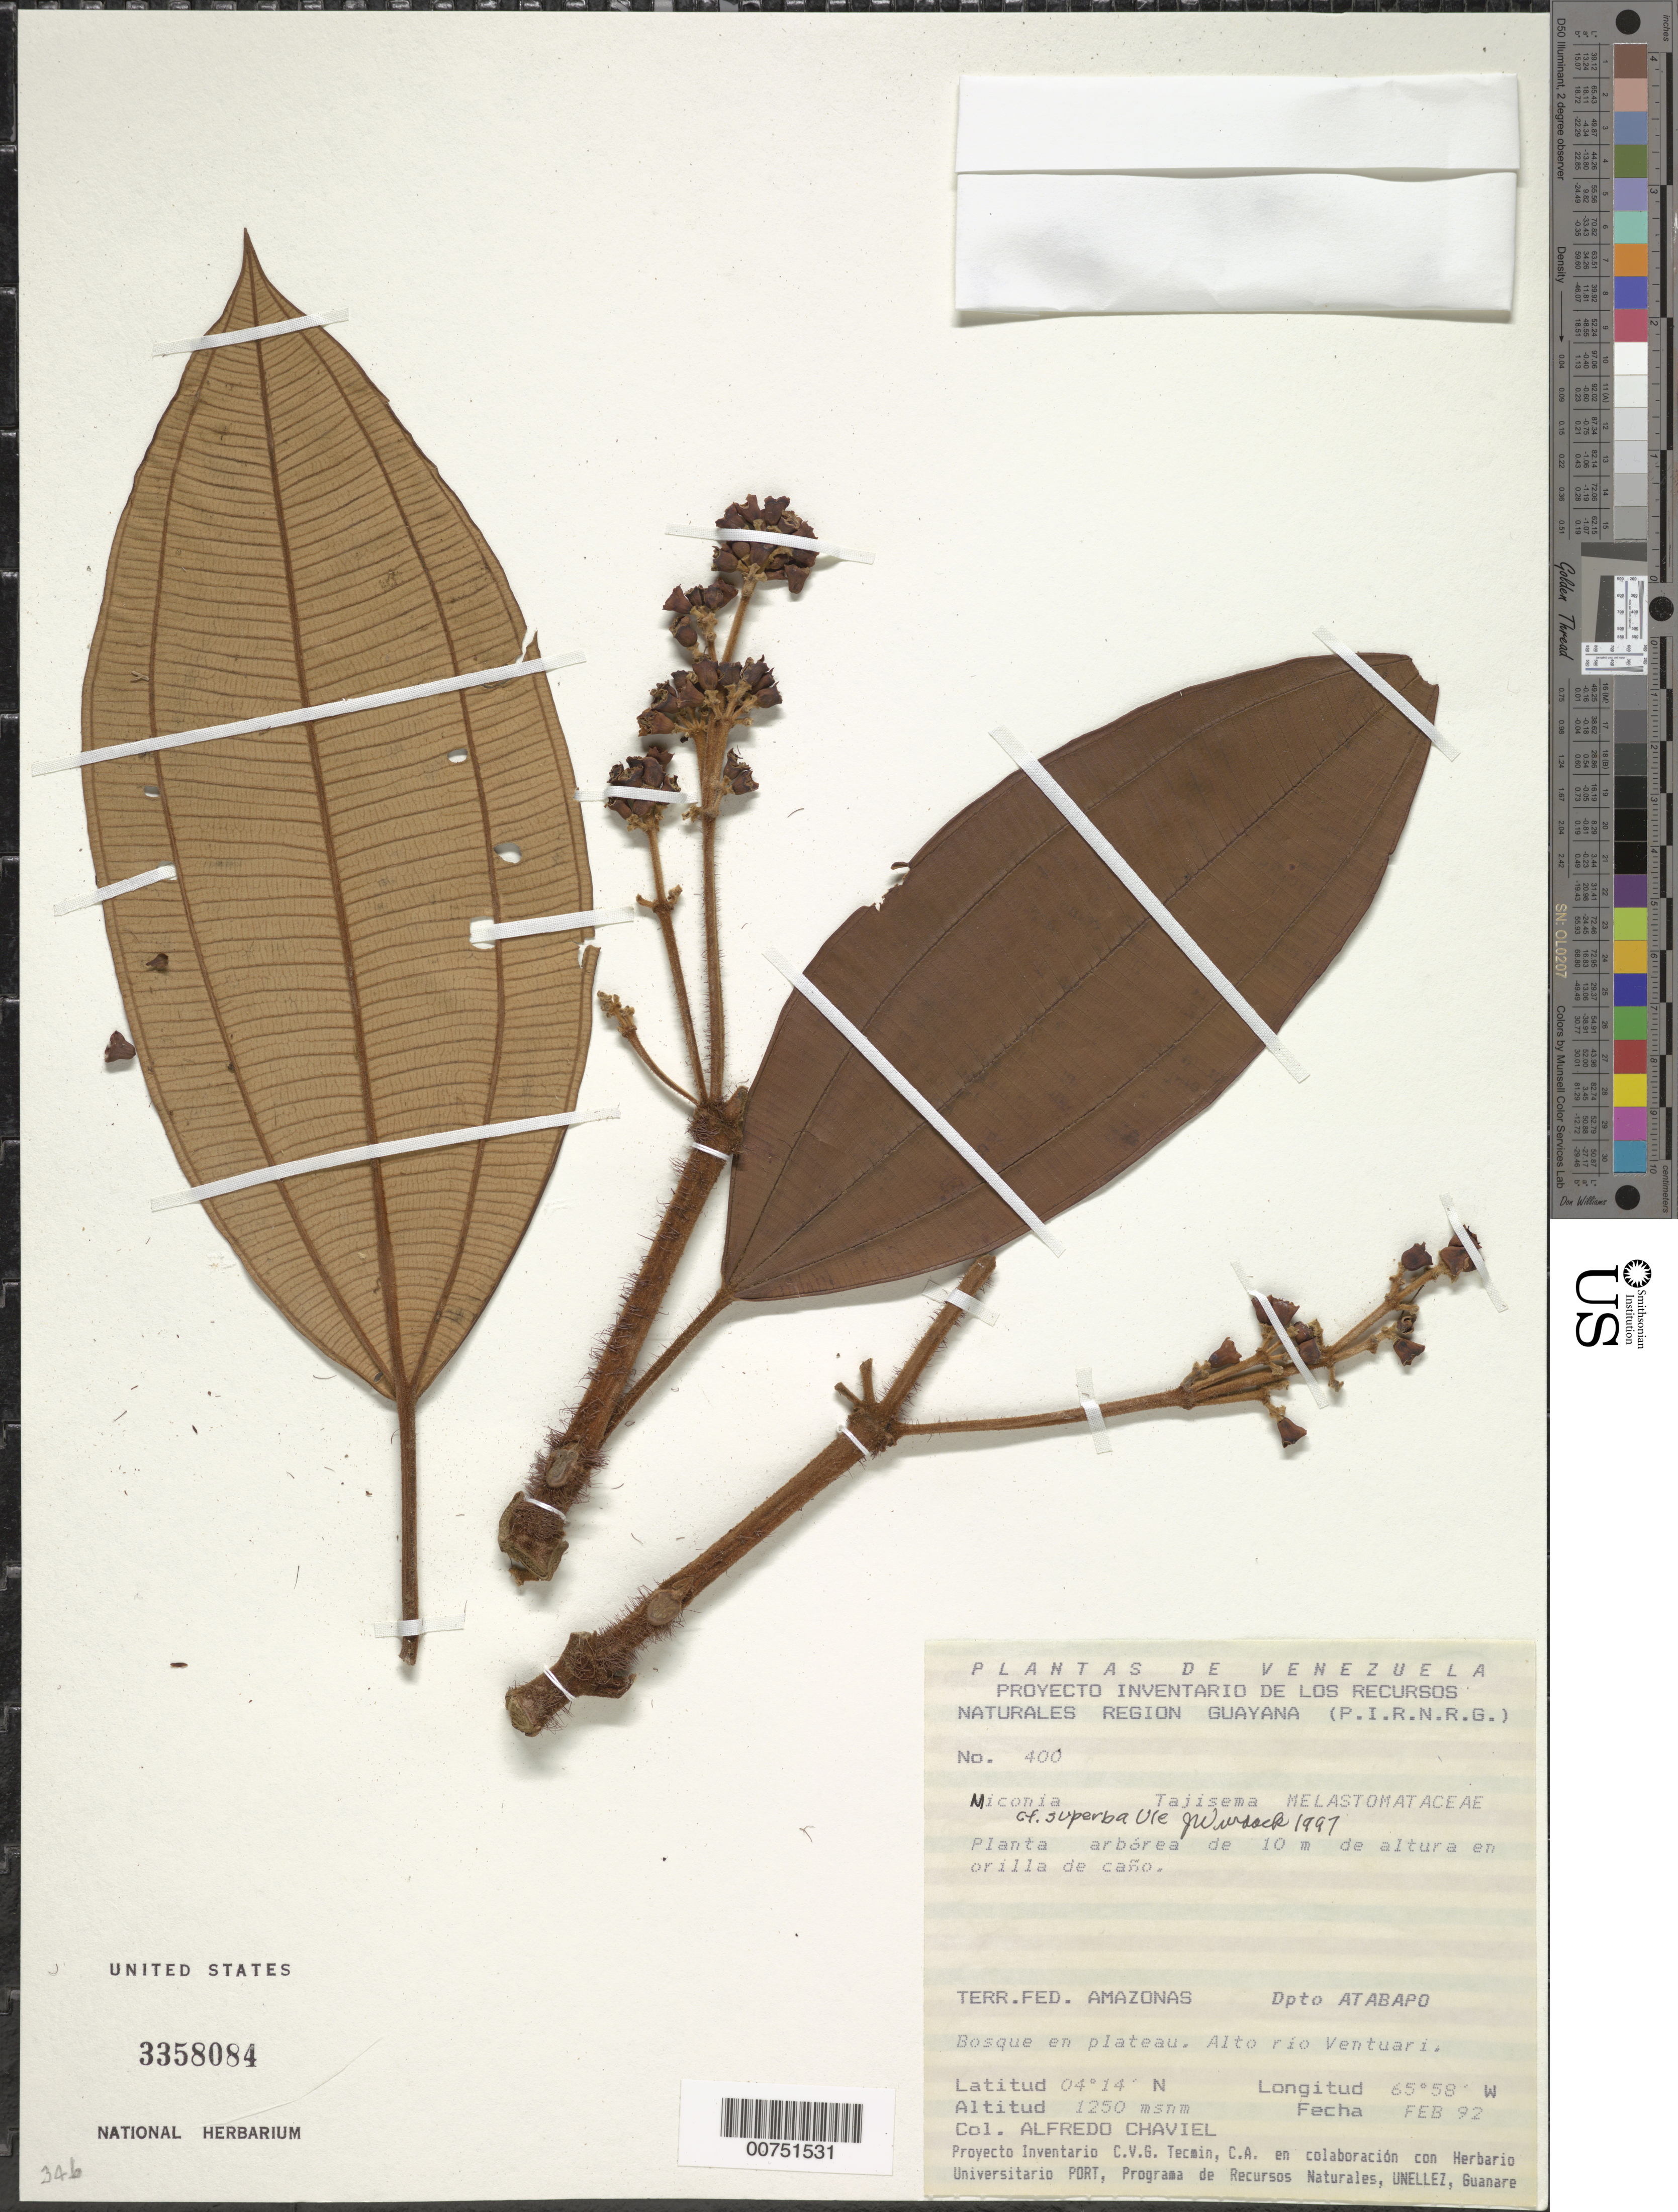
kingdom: Plantae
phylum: Tracheophyta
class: Magnoliopsida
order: Myrtales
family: Melastomataceae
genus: Miconia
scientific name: Miconia superba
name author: Ule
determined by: Wurdack, John J., (US), US (UNITED STATES)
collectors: A. Chaviel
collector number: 400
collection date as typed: Feb-92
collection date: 1992-02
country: Venezuela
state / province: Amazonas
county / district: Atabapo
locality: Alto Río Ventuari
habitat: Bosque en plateau, en orilla de cano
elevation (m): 1250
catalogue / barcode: US 3358084